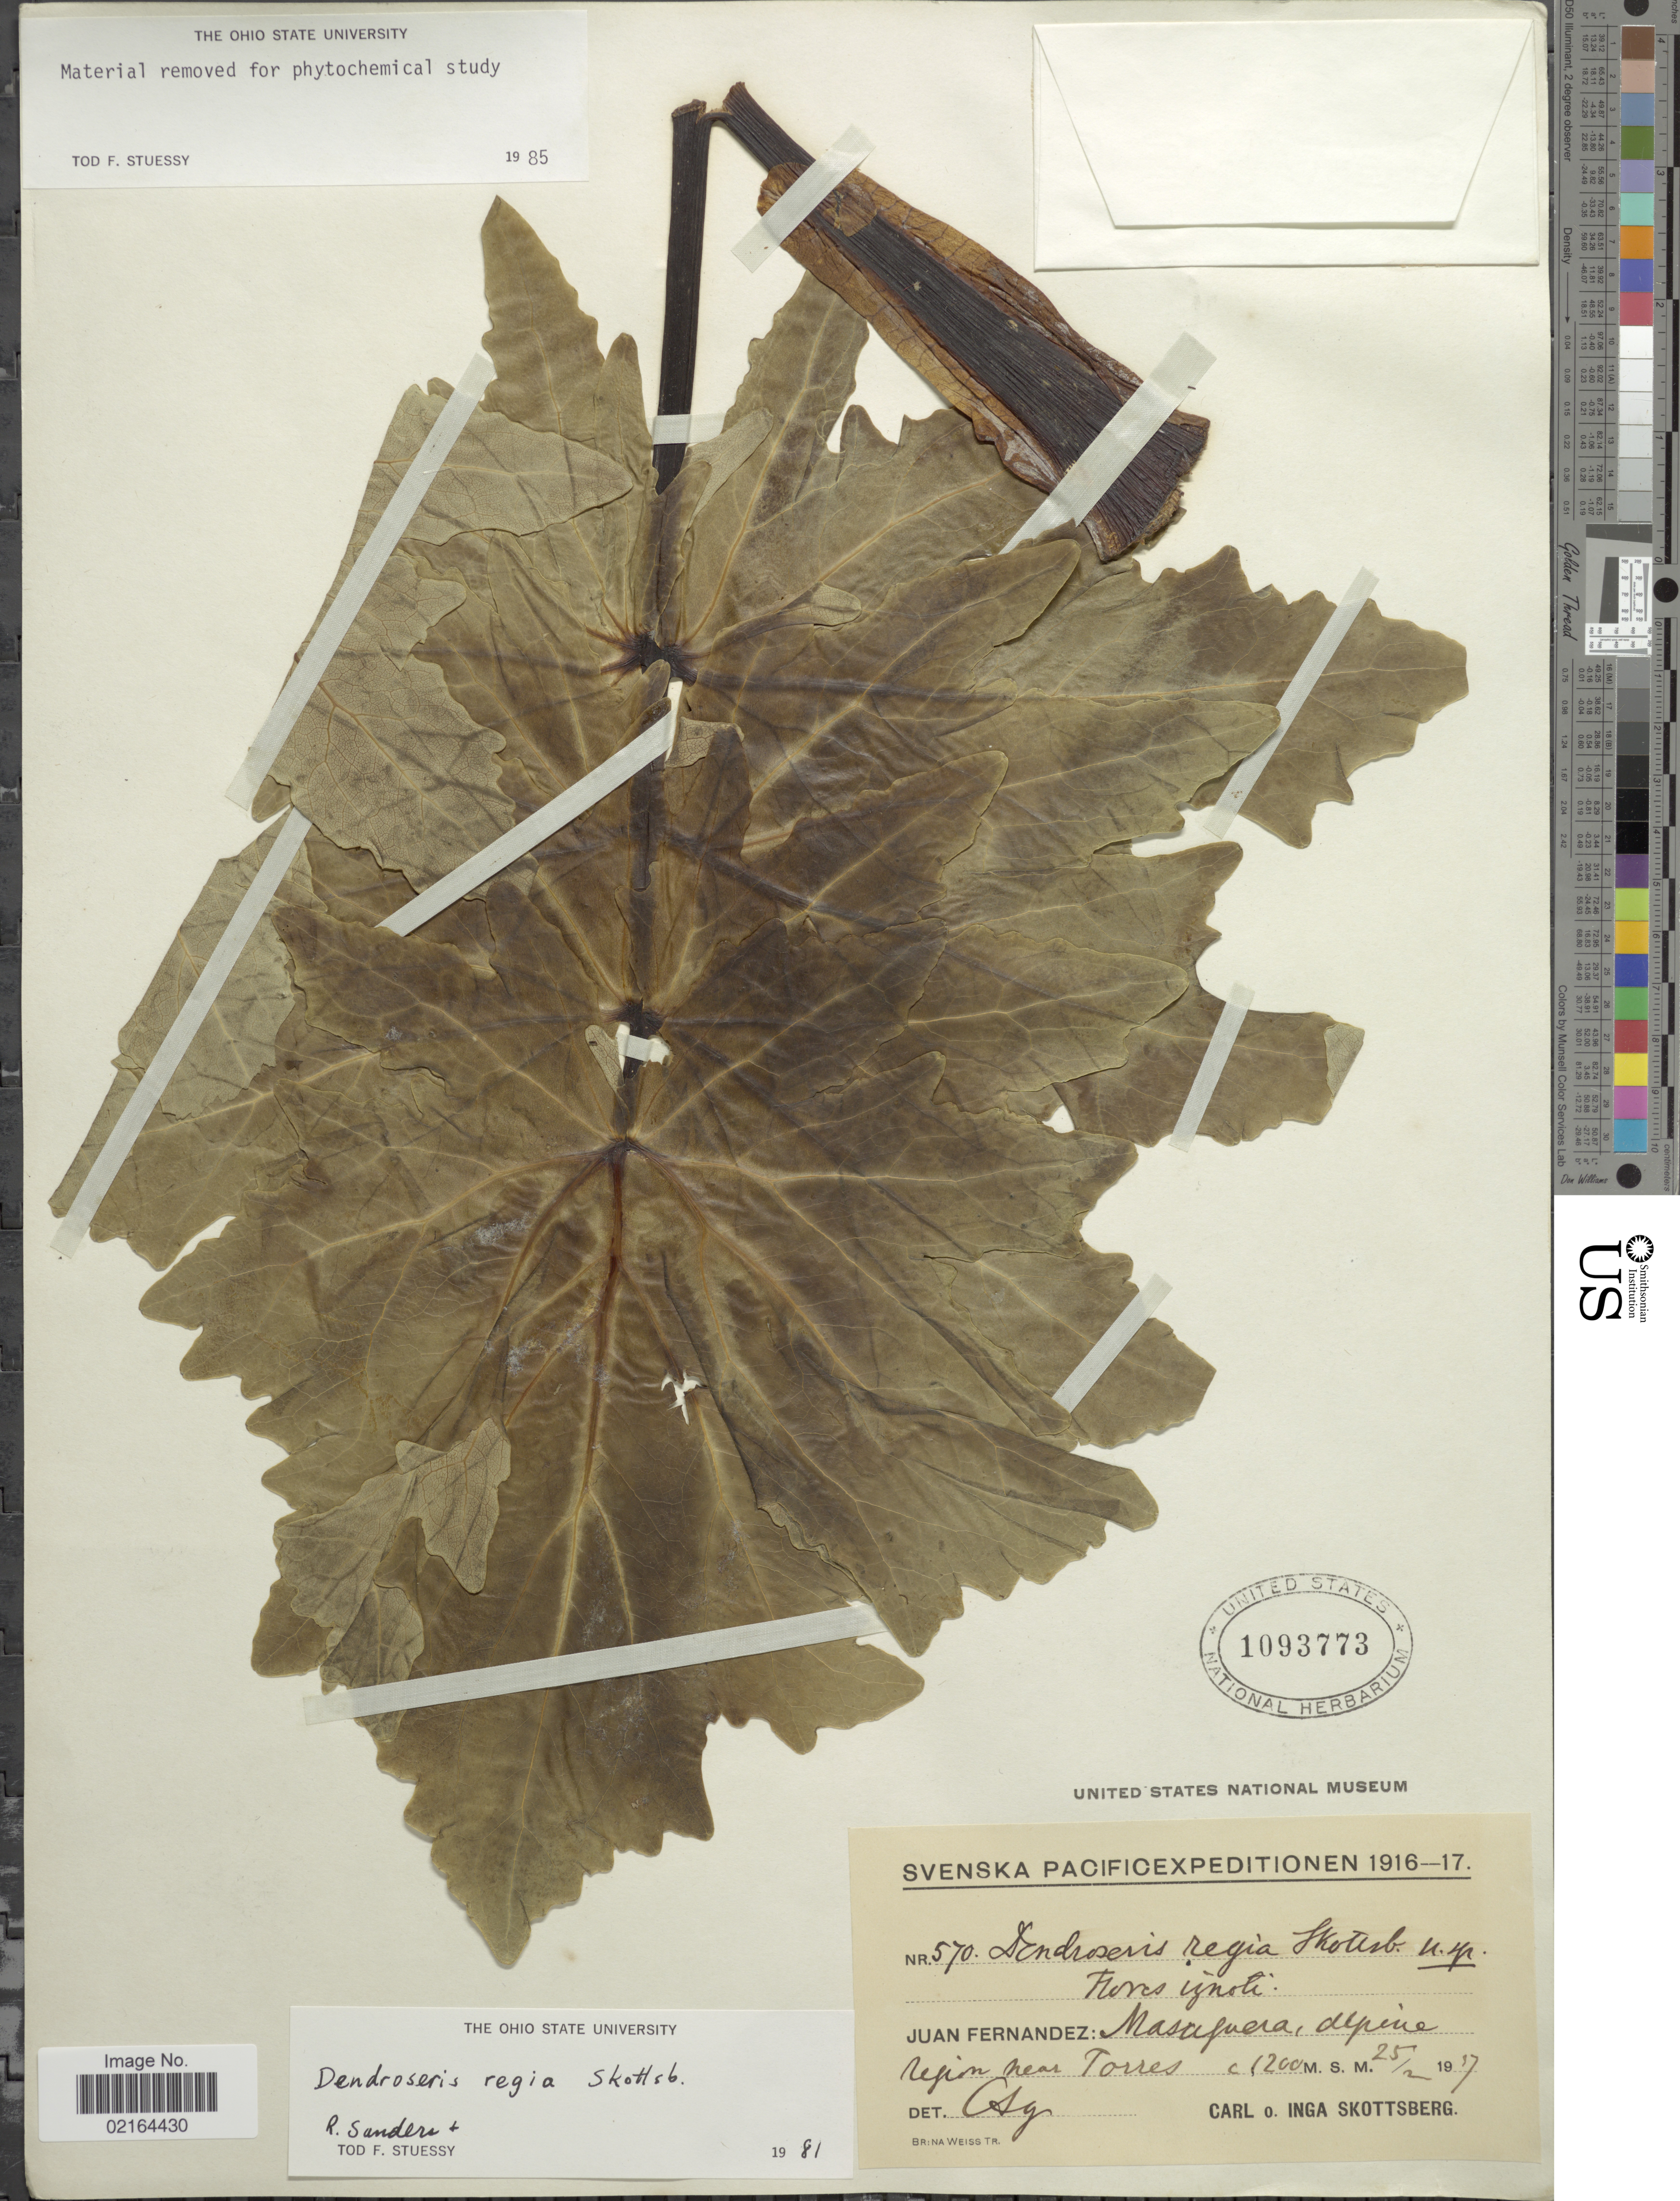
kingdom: Plantae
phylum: Tracheophyta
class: Magnoliopsida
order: Asterales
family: Asteraceae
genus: Sonchus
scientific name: Sonchus micranthus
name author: (Bertero ex Decne.) S.C. Kim & Mejías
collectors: C. Skottsberg, C. Skottsberg & I. Skottsberg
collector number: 570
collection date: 1917-02-25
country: Chile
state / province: Valparaíso (V)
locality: Juan Fernandez: Masafuera, alpine region near Torres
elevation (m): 1200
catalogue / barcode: US 1093773